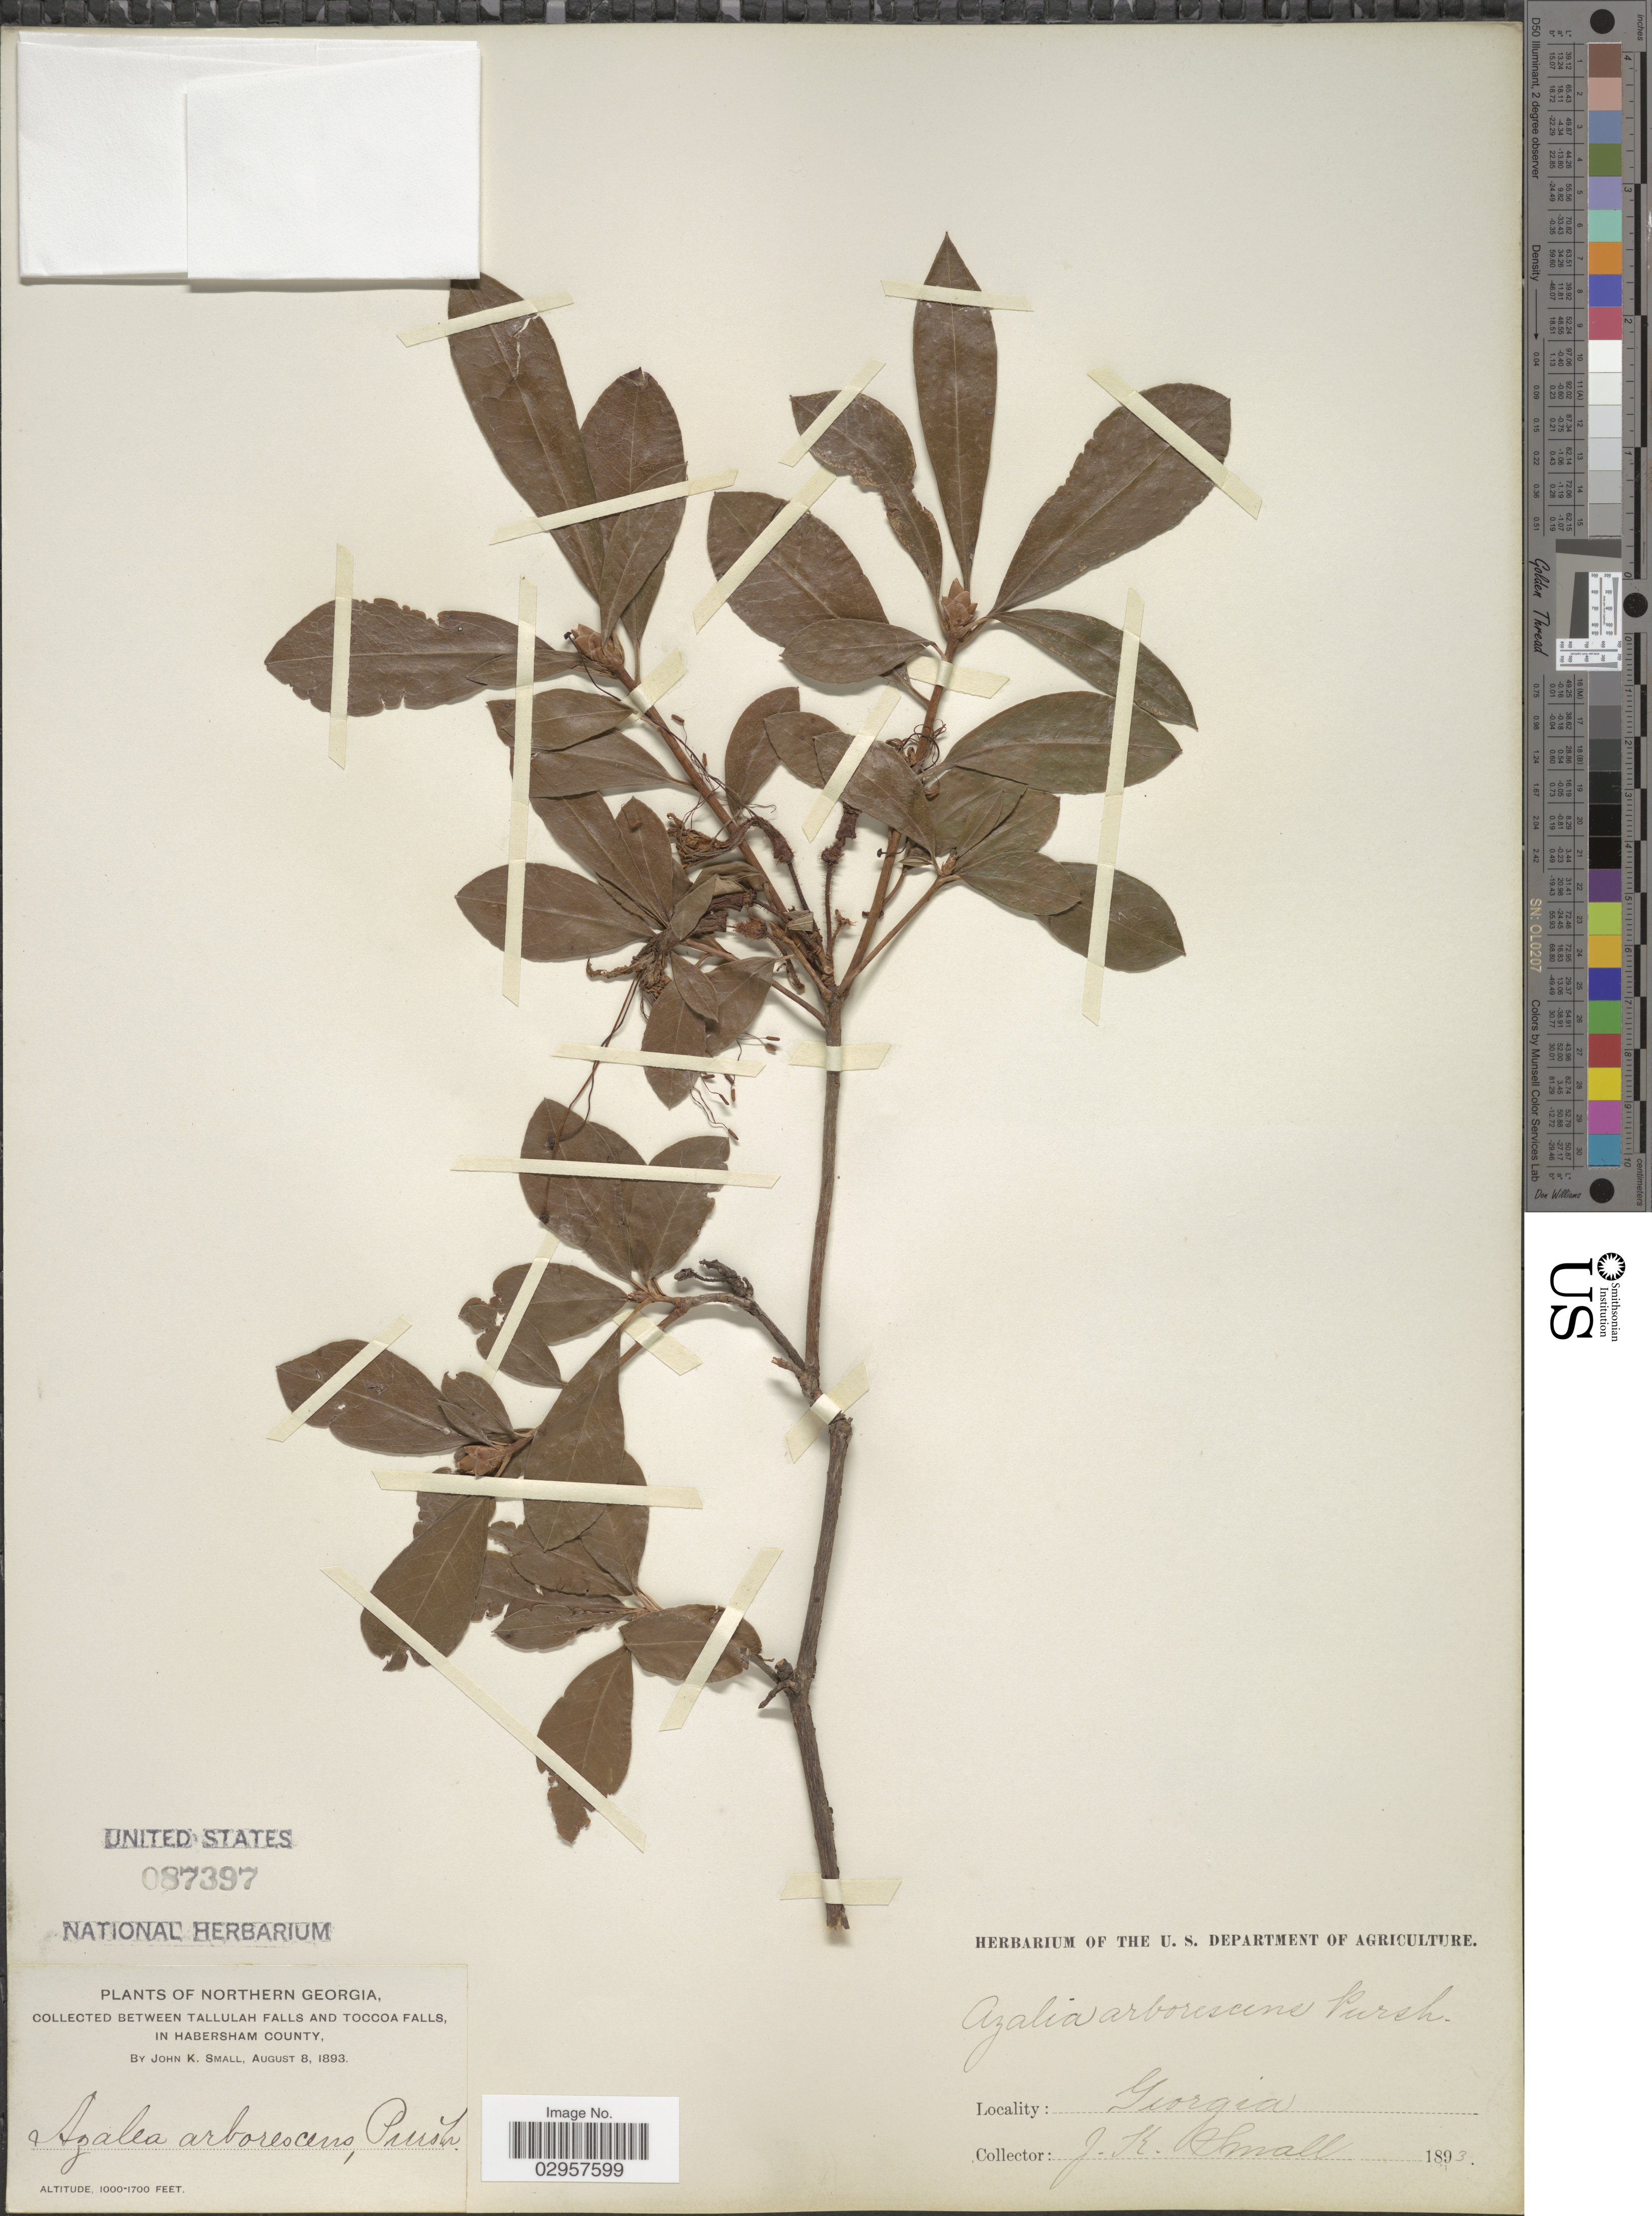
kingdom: Plantae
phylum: Tracheophyta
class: Magnoliopsida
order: Ericales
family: Ericaceae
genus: Rhododendron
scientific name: Rhododendron arborescens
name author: (Pursh) Torr.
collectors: J. K. Small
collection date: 1893-08-08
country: United States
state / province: Georgia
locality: Northern Georgia. Between Tallulah Falls and Toccoa Falls, in Habersham County.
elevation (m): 305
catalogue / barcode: US 87397